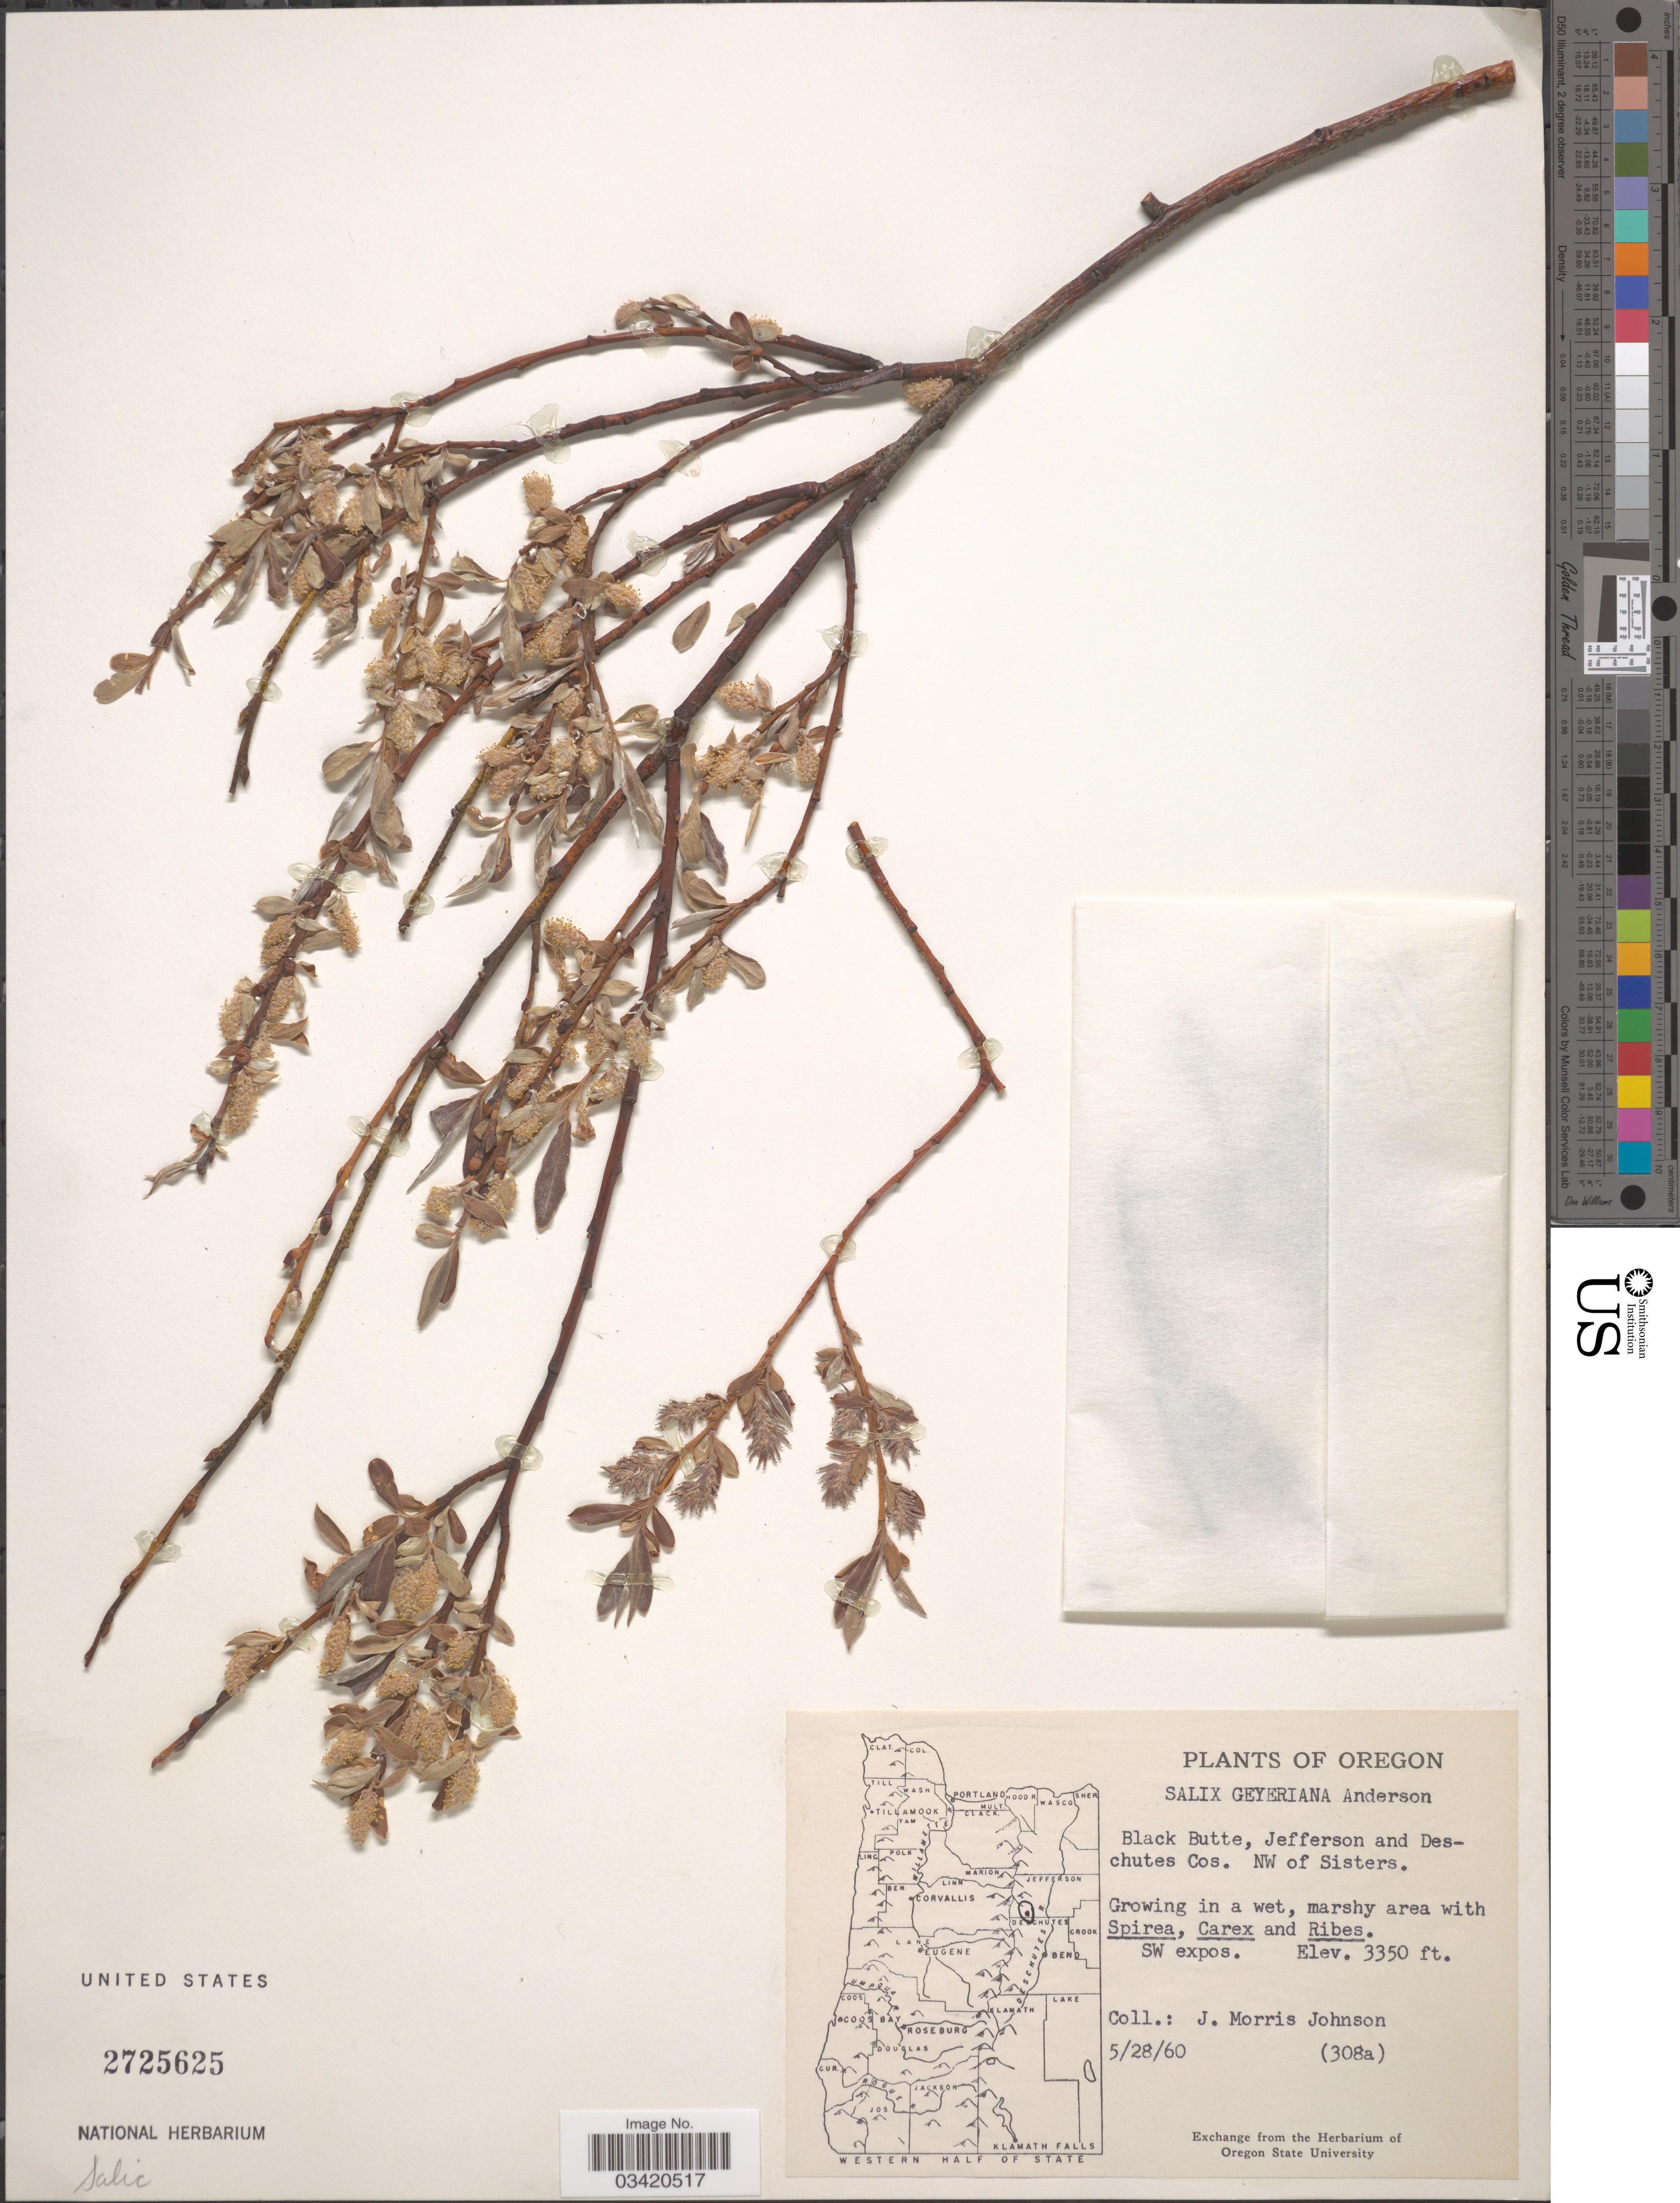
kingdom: Plantae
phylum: Tracheophyta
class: Magnoliopsida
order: Malpighiales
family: Salicaceae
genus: Salix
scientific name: Salix geyeriana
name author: Andersson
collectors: J. M. Johnson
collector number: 308a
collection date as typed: Transcribed d/m/y: 28/5/60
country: United States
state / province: Oregon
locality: Black Butte, Jefferson and Deschutes Cos. NW of Sisters. SW expos.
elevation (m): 1021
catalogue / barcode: US 2725625